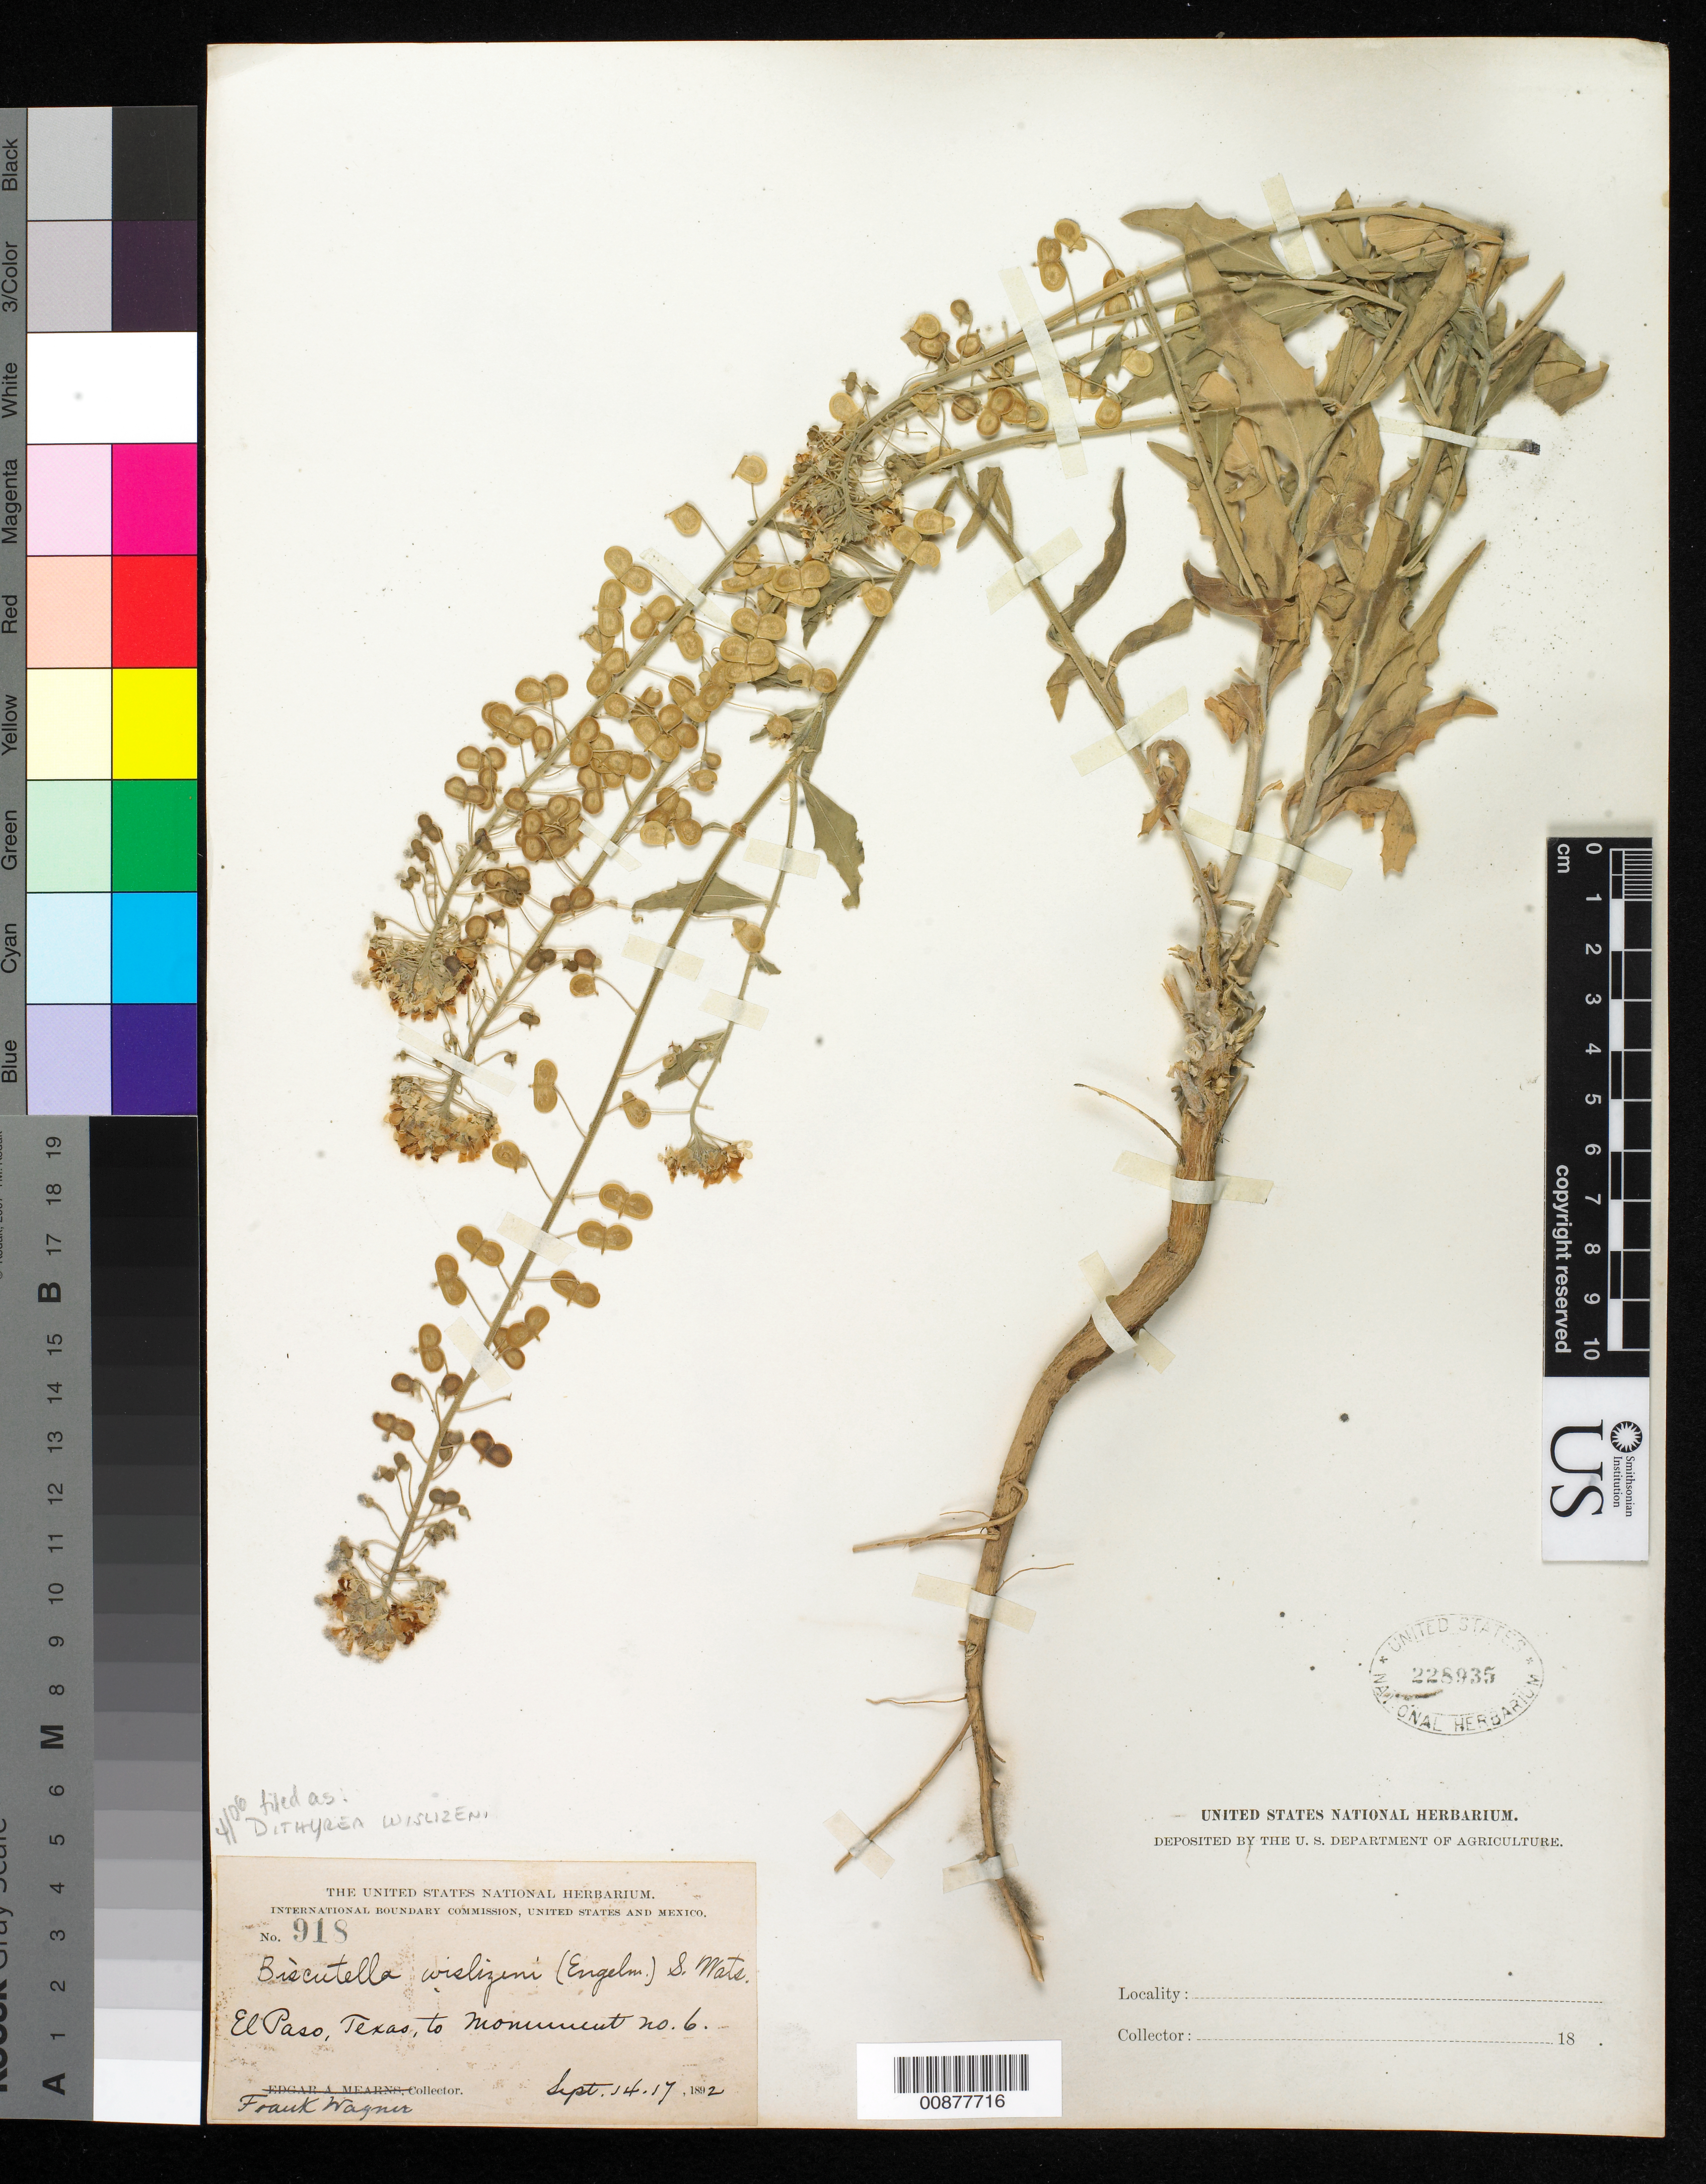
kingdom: Plantae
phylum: Tracheophyta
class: Magnoliopsida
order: Brassicales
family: Brassicaceae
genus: Dithyrea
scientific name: Dithyrea wislizeni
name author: Engelm.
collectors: F. Wagner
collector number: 918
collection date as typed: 14 Sep 1892 to 17 Sep 1892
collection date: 1892-09-14/1892-09-17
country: United States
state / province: Texas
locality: El Paso, Texas, to Monument no. 6.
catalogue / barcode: US 228935